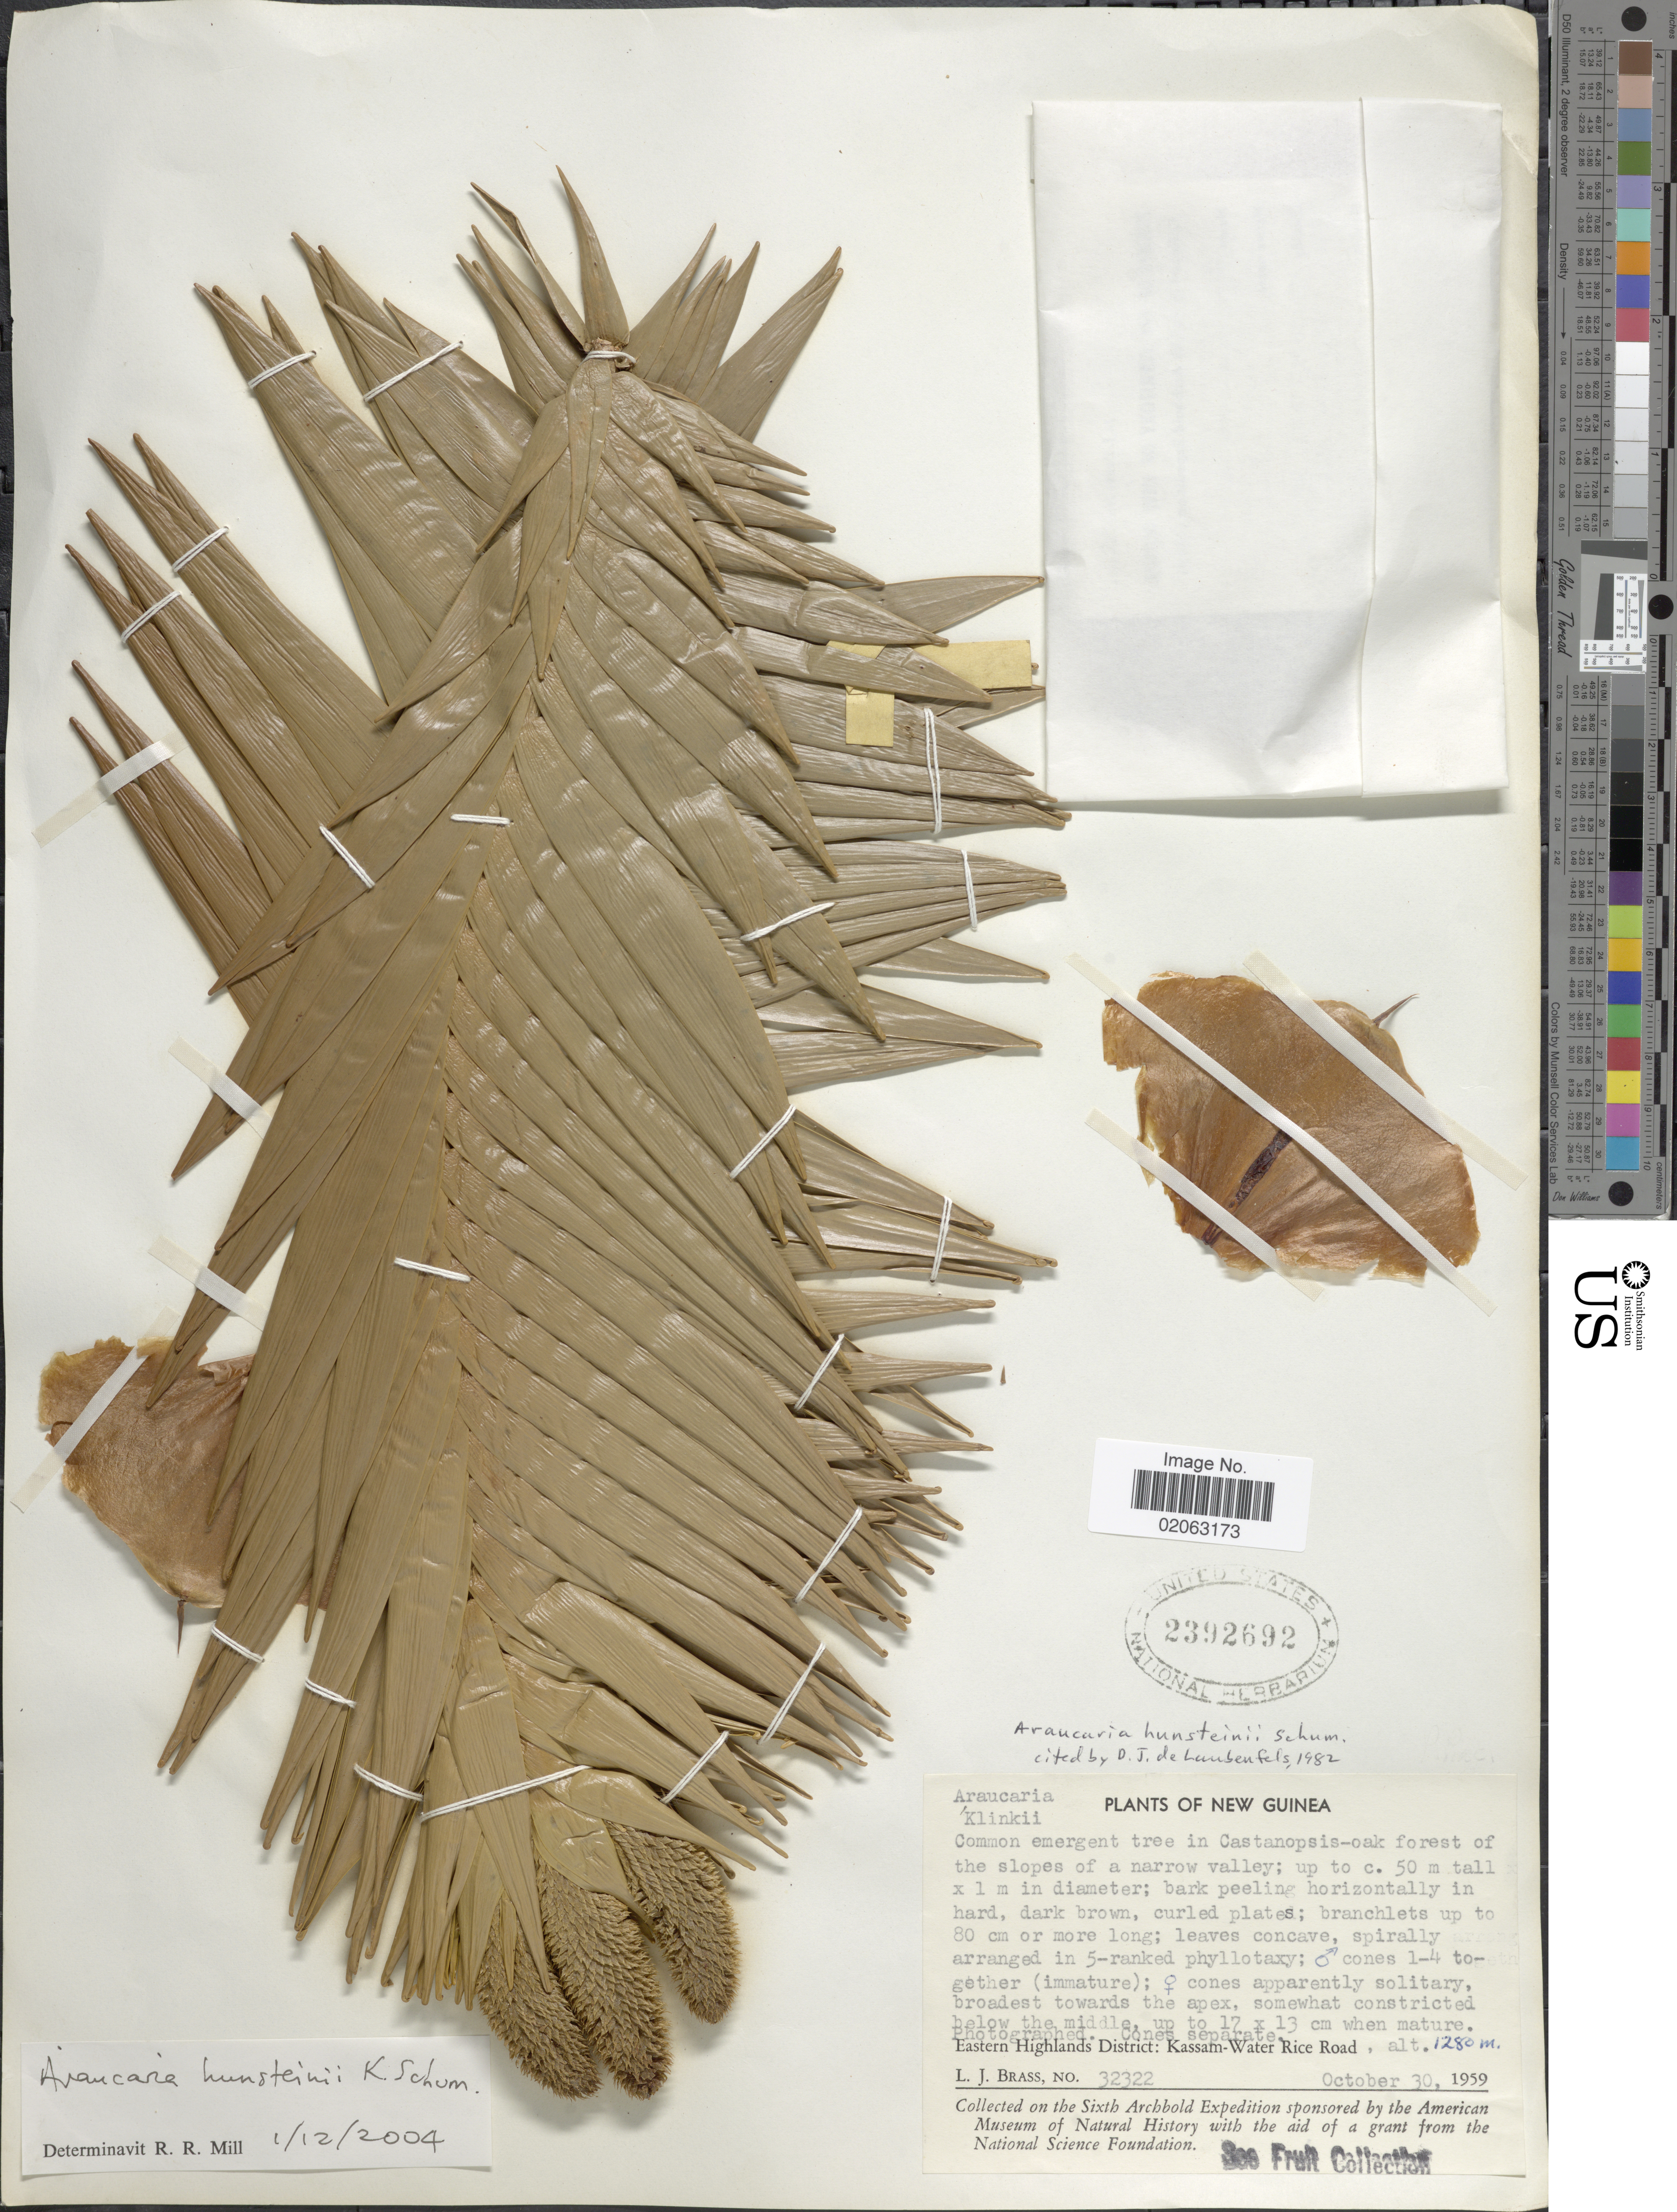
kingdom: Plantae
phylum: Tracheophyta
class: Pinopsida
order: Pinales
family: Araucariaceae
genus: Araucaria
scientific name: Araucaria hunsteinii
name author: K. Schum.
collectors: L. J. Brass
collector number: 32322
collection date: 1959-10-30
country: Papua New Guinea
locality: New Guinea, in forest of the slopes of a narrow valley, Eastern Highlands District: Kassam-Water Rice Road.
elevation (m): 1280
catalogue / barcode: US 2392692